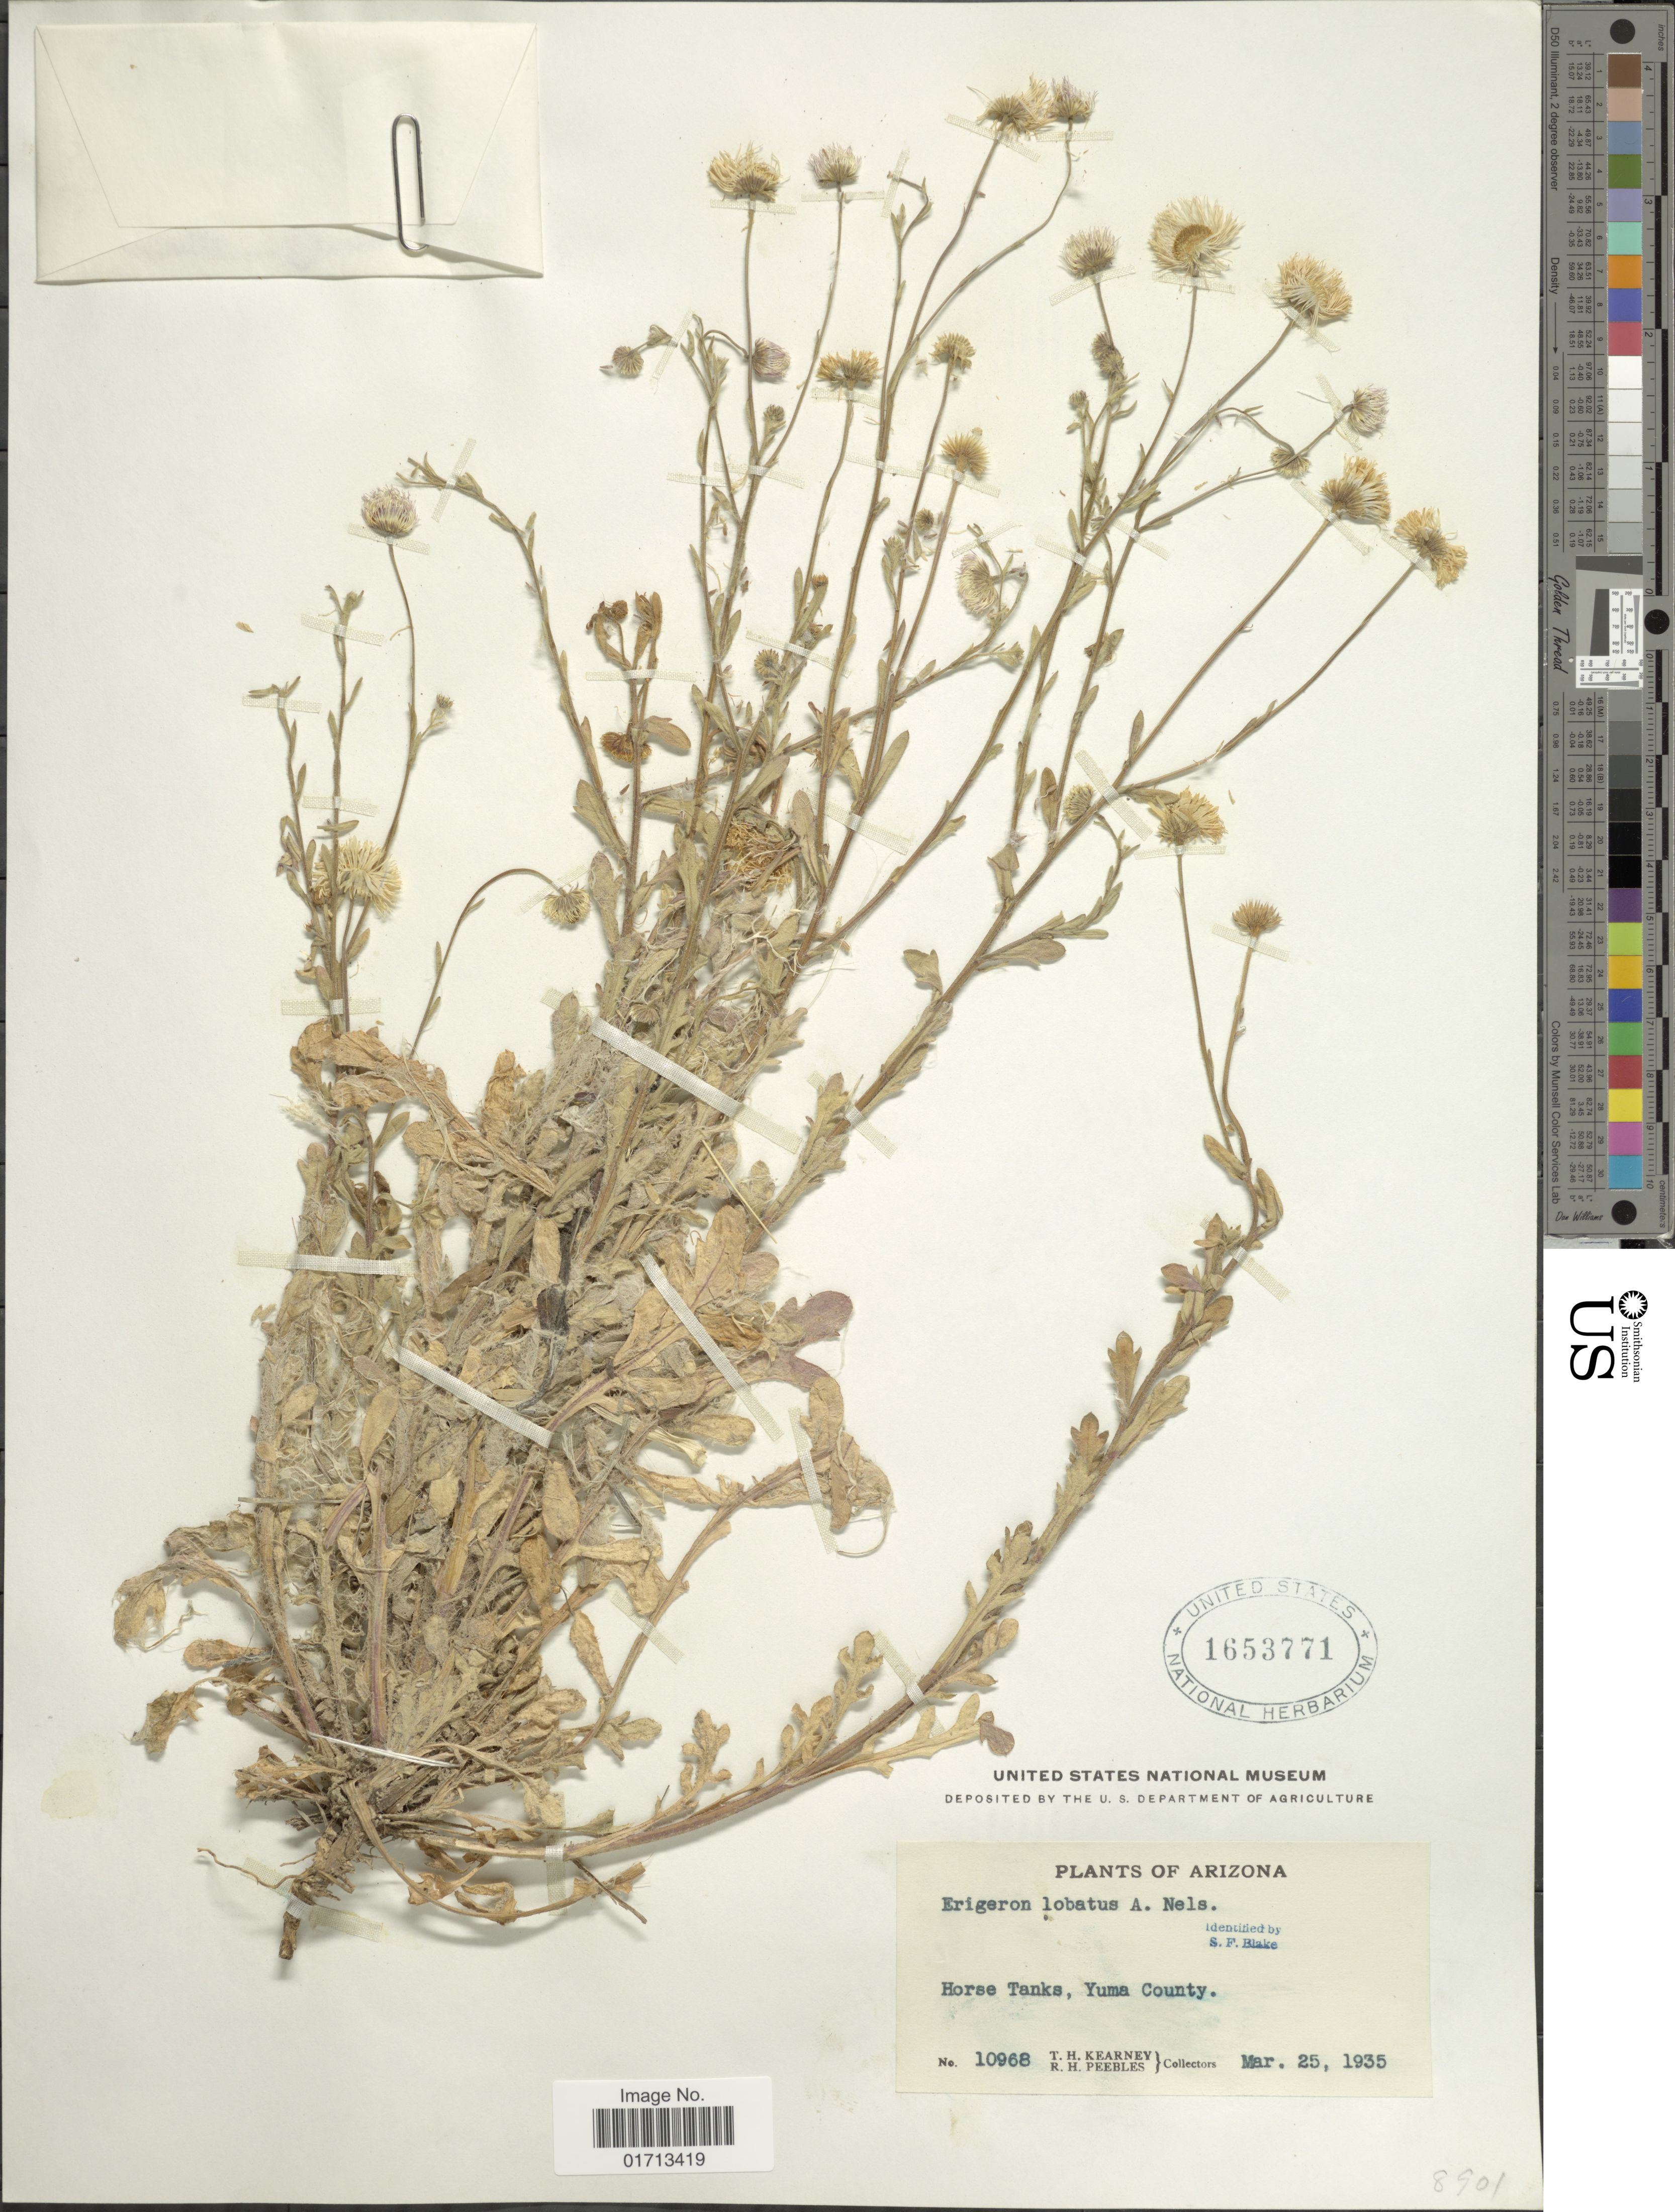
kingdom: Plantae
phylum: Tracheophyta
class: Magnoliopsida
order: Asterales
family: Asteraceae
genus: Erigeron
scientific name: Erigeron lobatus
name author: A. Nelson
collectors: T. H. Kearney & R. H. Peebles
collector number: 10968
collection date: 1935-03-25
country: United States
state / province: Arizona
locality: Horse Tanks, Yuma County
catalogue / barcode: US 1653771